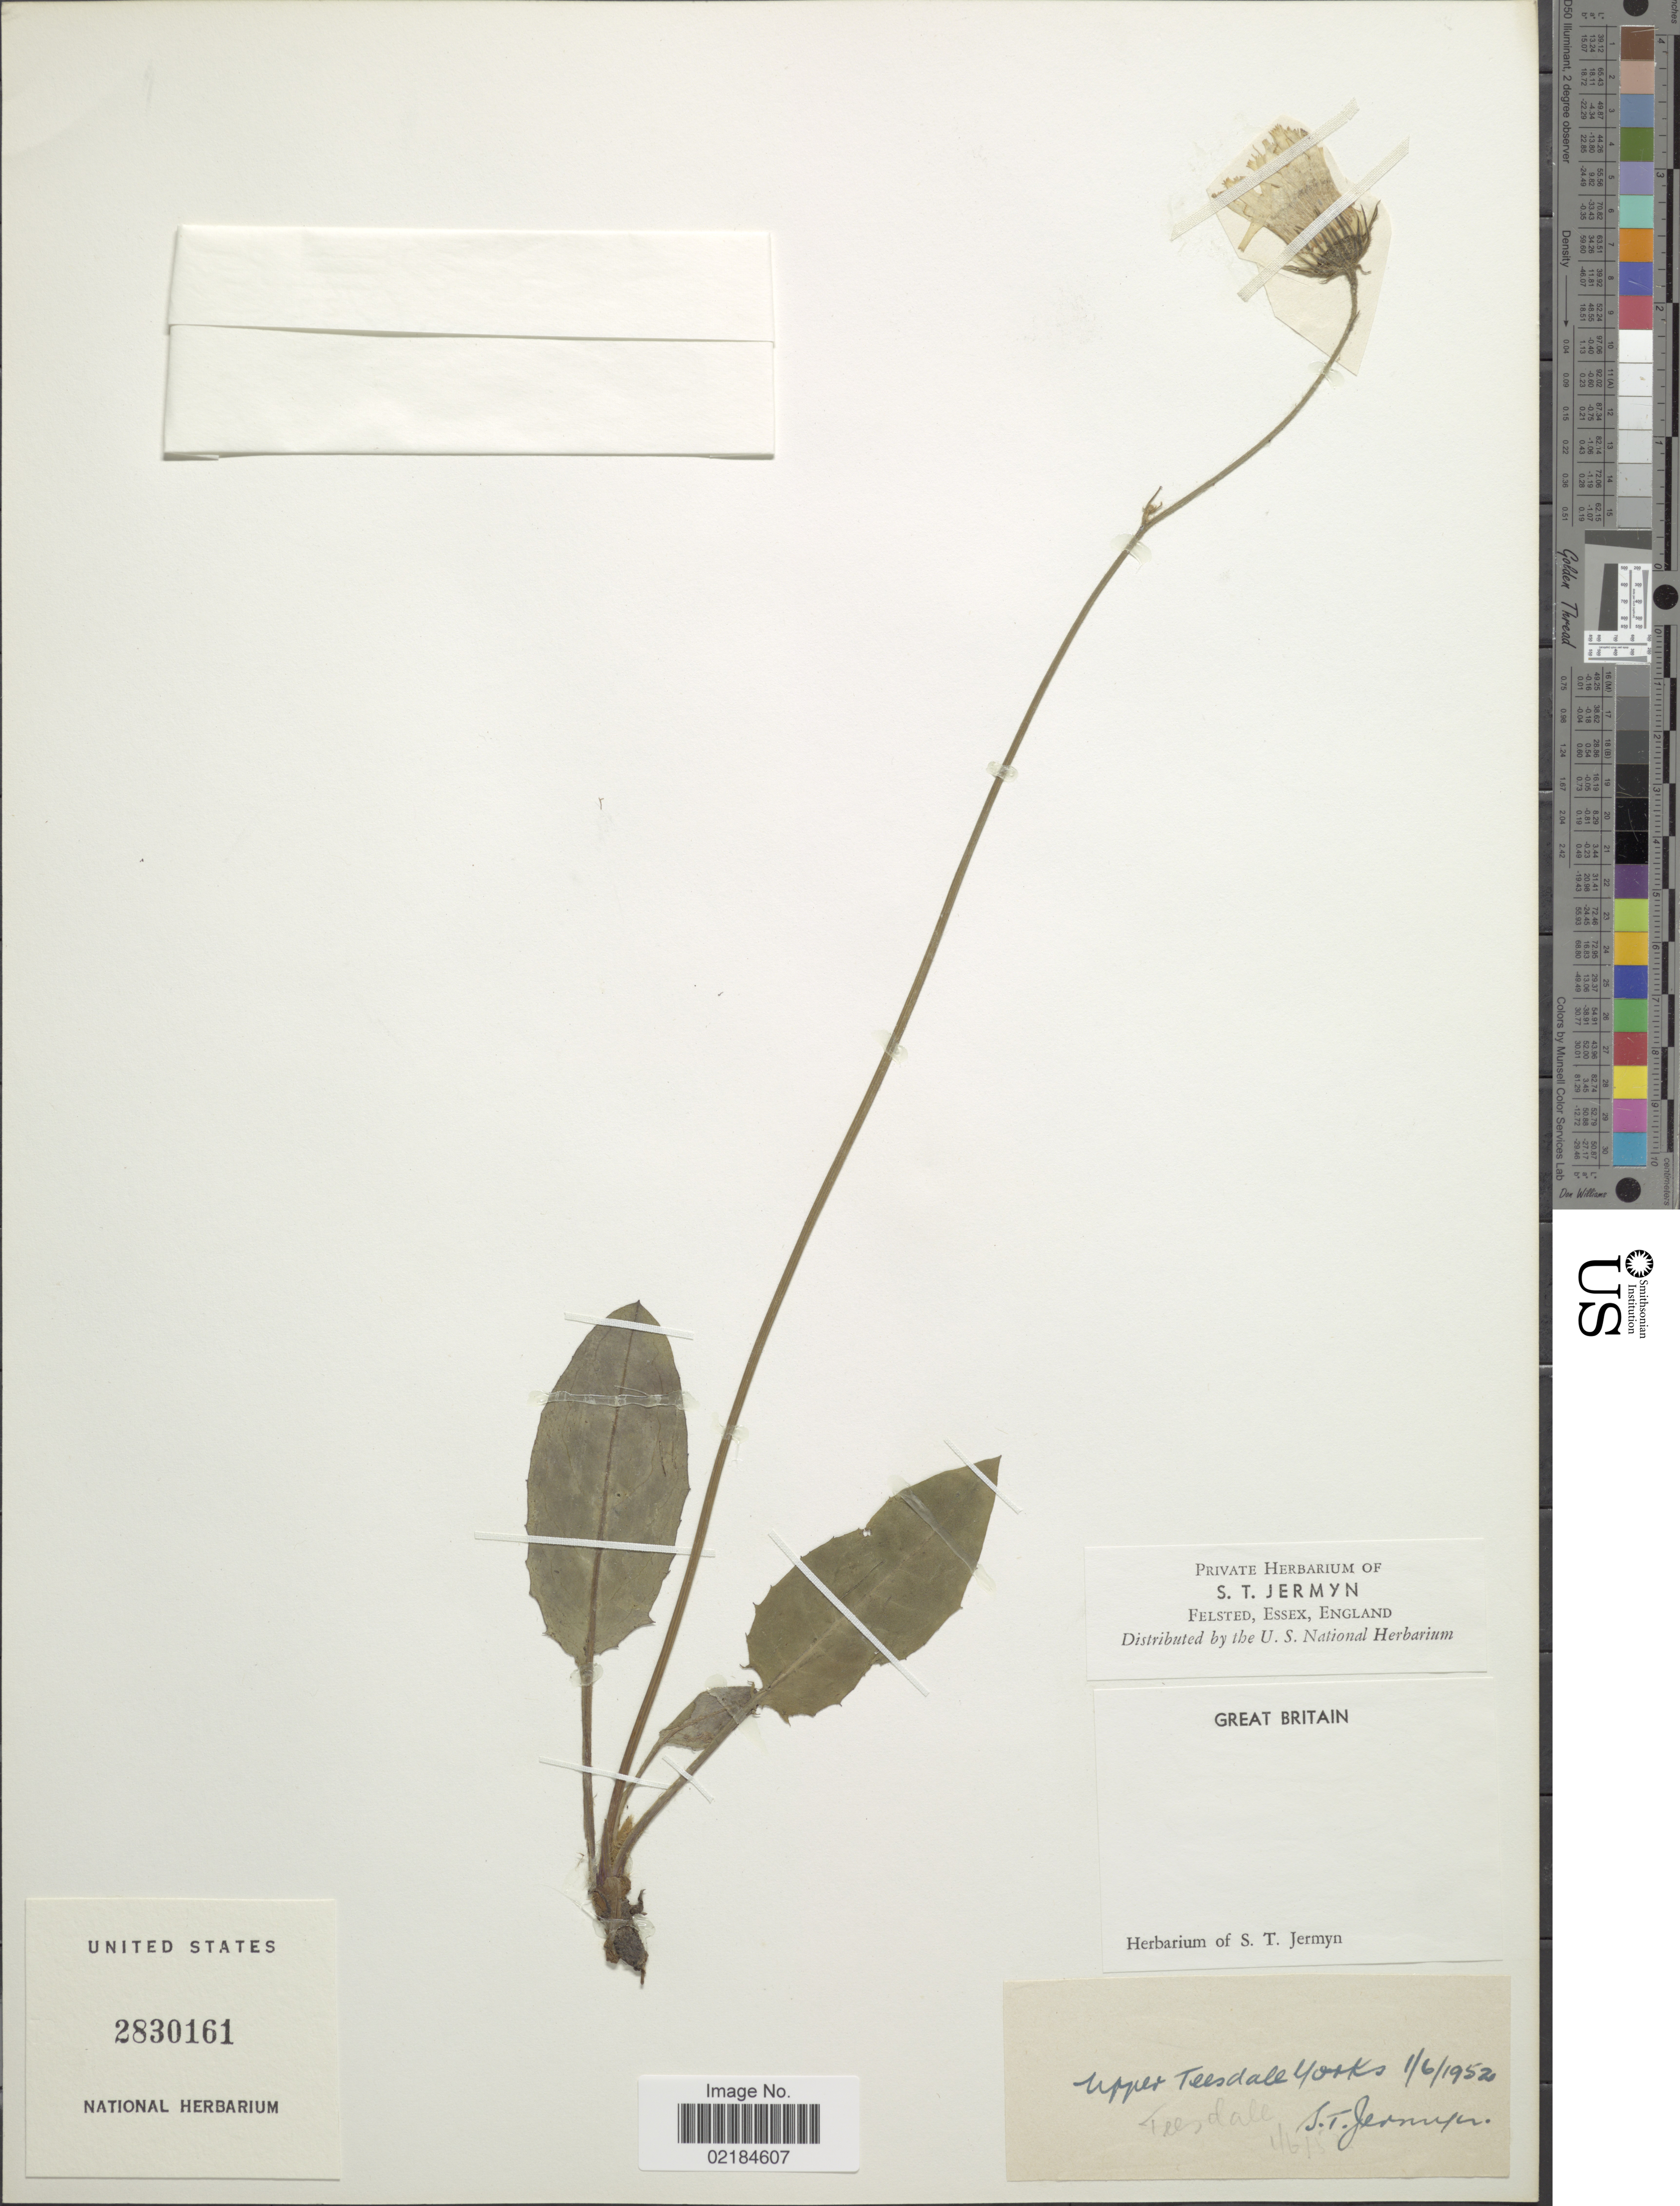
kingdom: Plantae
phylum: Tracheophyta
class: Magnoliopsida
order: Asterales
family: Asteraceae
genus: Hieracium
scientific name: Hieracium repandulare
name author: Druce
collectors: S. Jermyn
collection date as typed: Transcribed d/m/y: 1/5/52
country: United Kingdom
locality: Great Britain, Upper Teesdale Yorks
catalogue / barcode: US 2830161